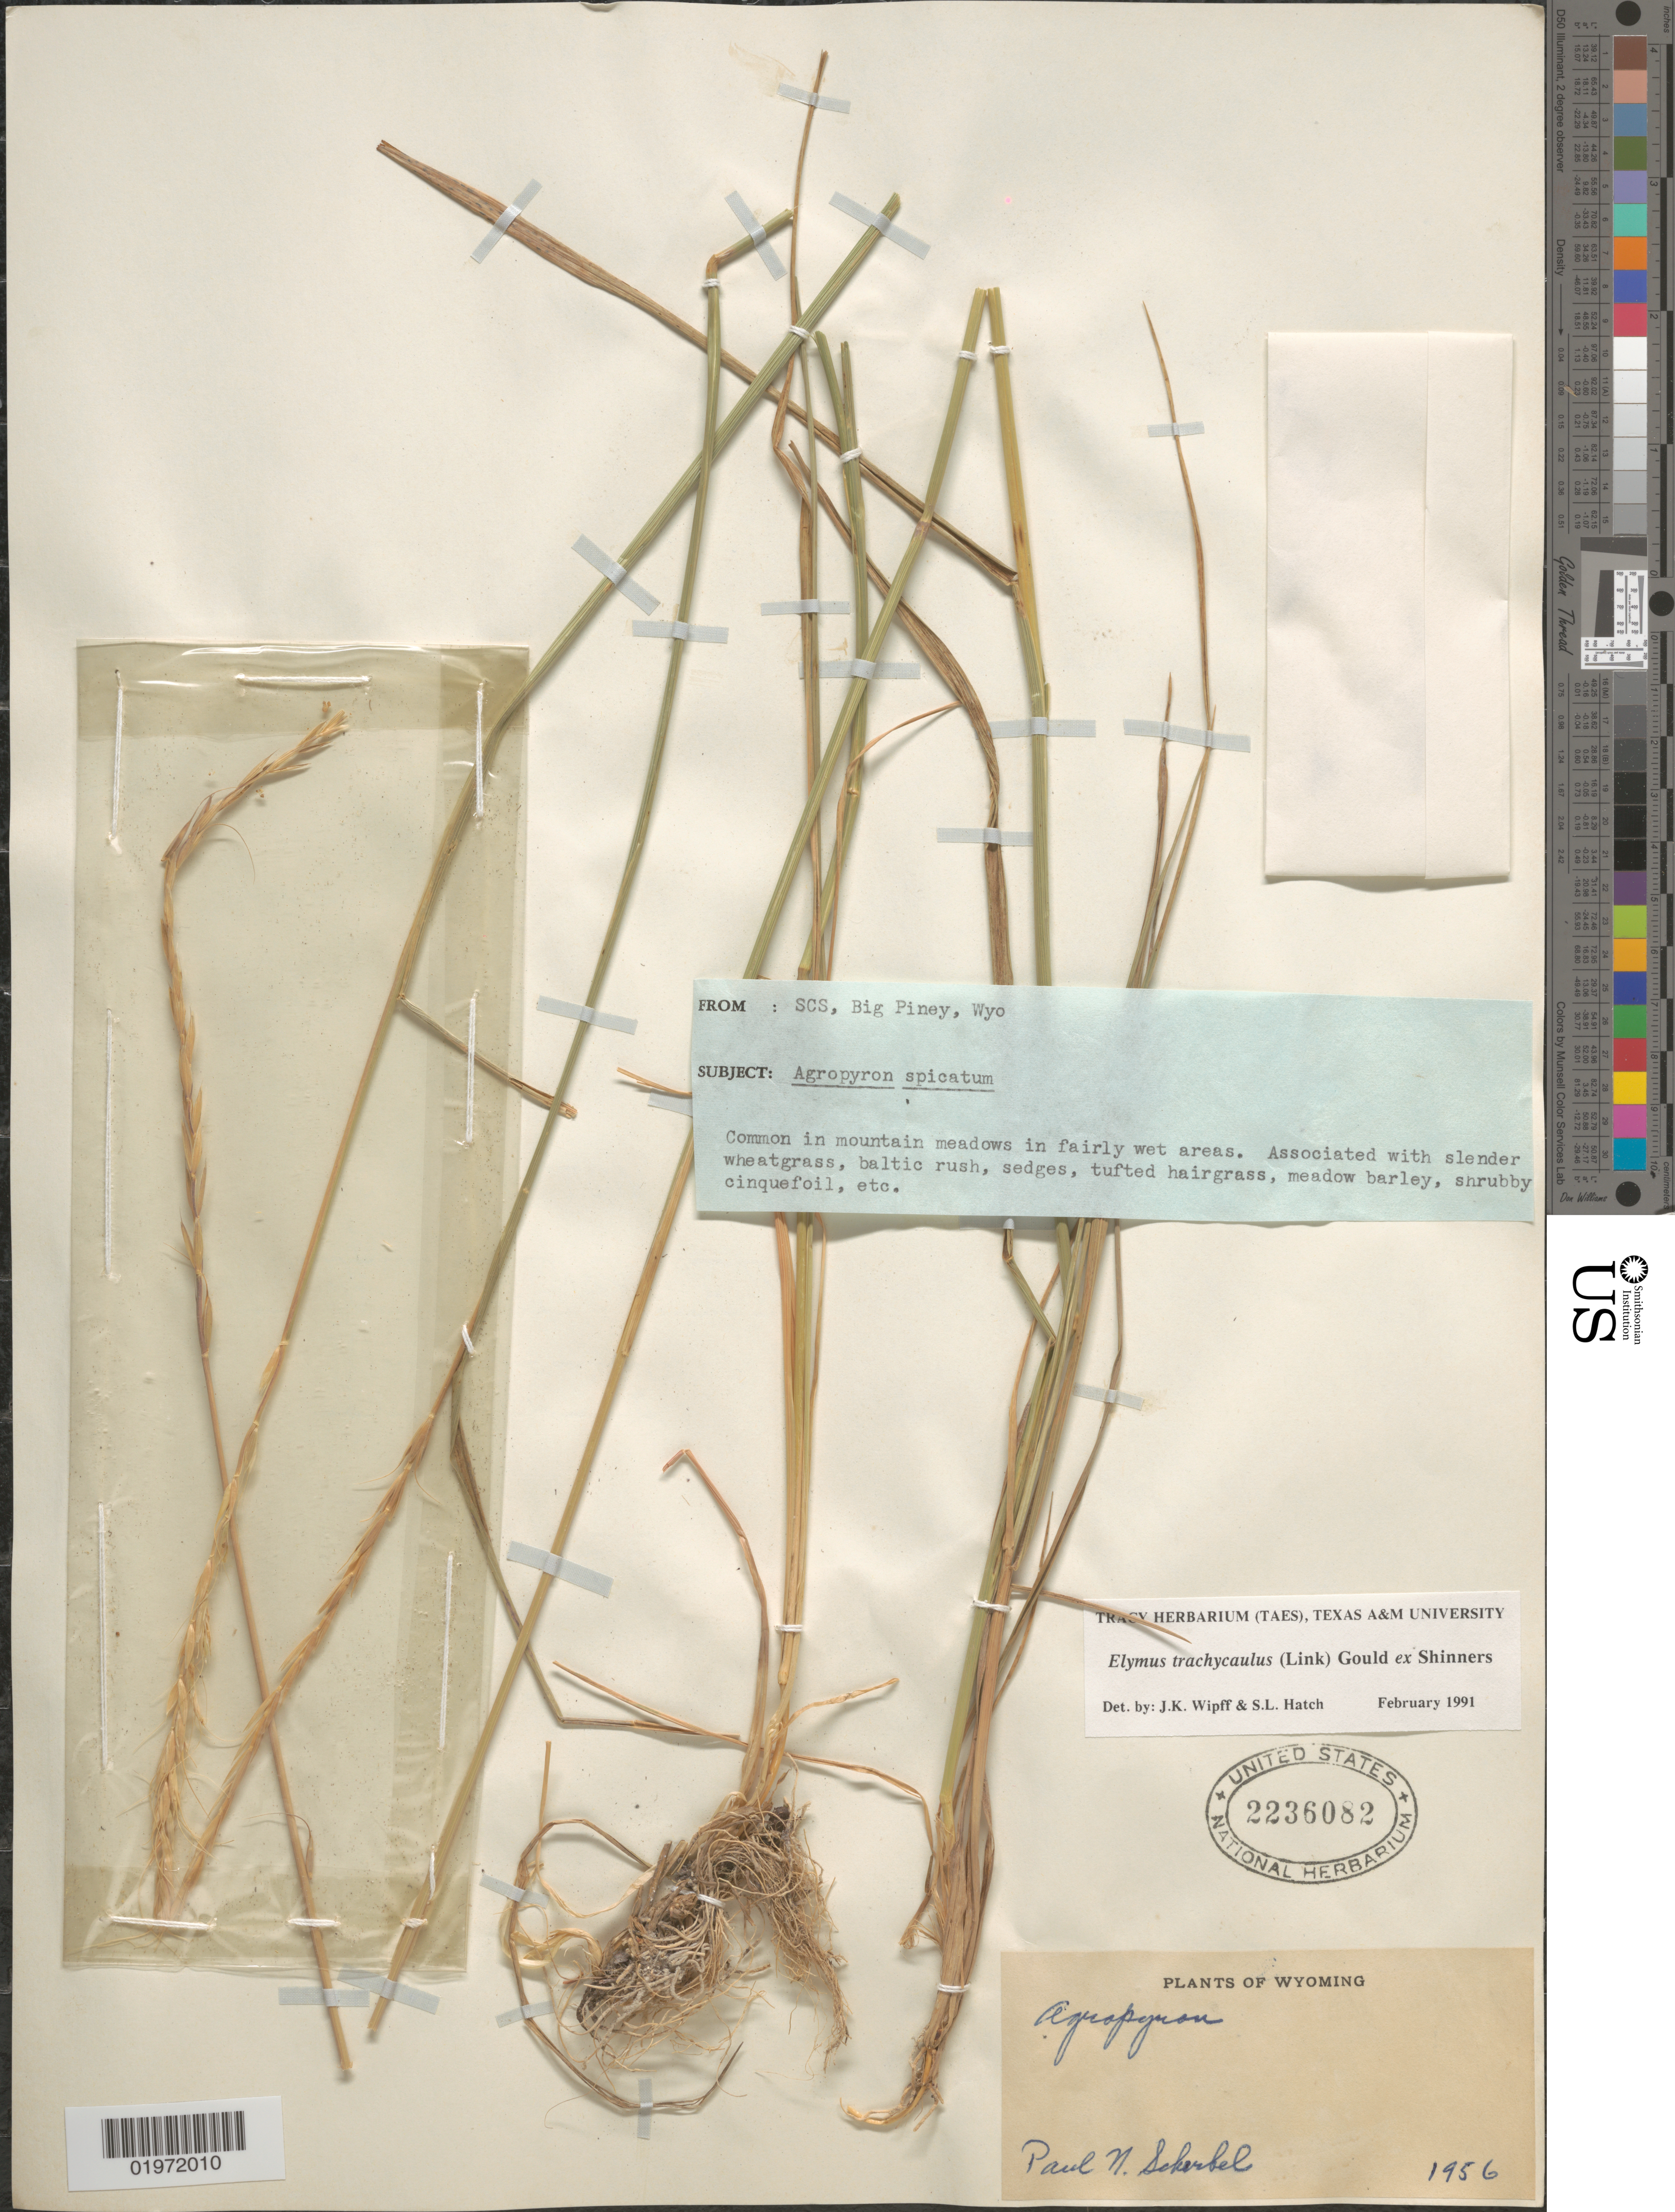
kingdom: Plantae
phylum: Tracheophyta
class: Liliopsida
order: Poales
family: Poaceae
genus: Elymus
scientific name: Elymus trachycaulus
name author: (Link) Gould ex Shinners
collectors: P. Scherbel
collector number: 1956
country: United States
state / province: Wyoming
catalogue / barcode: US 2236082